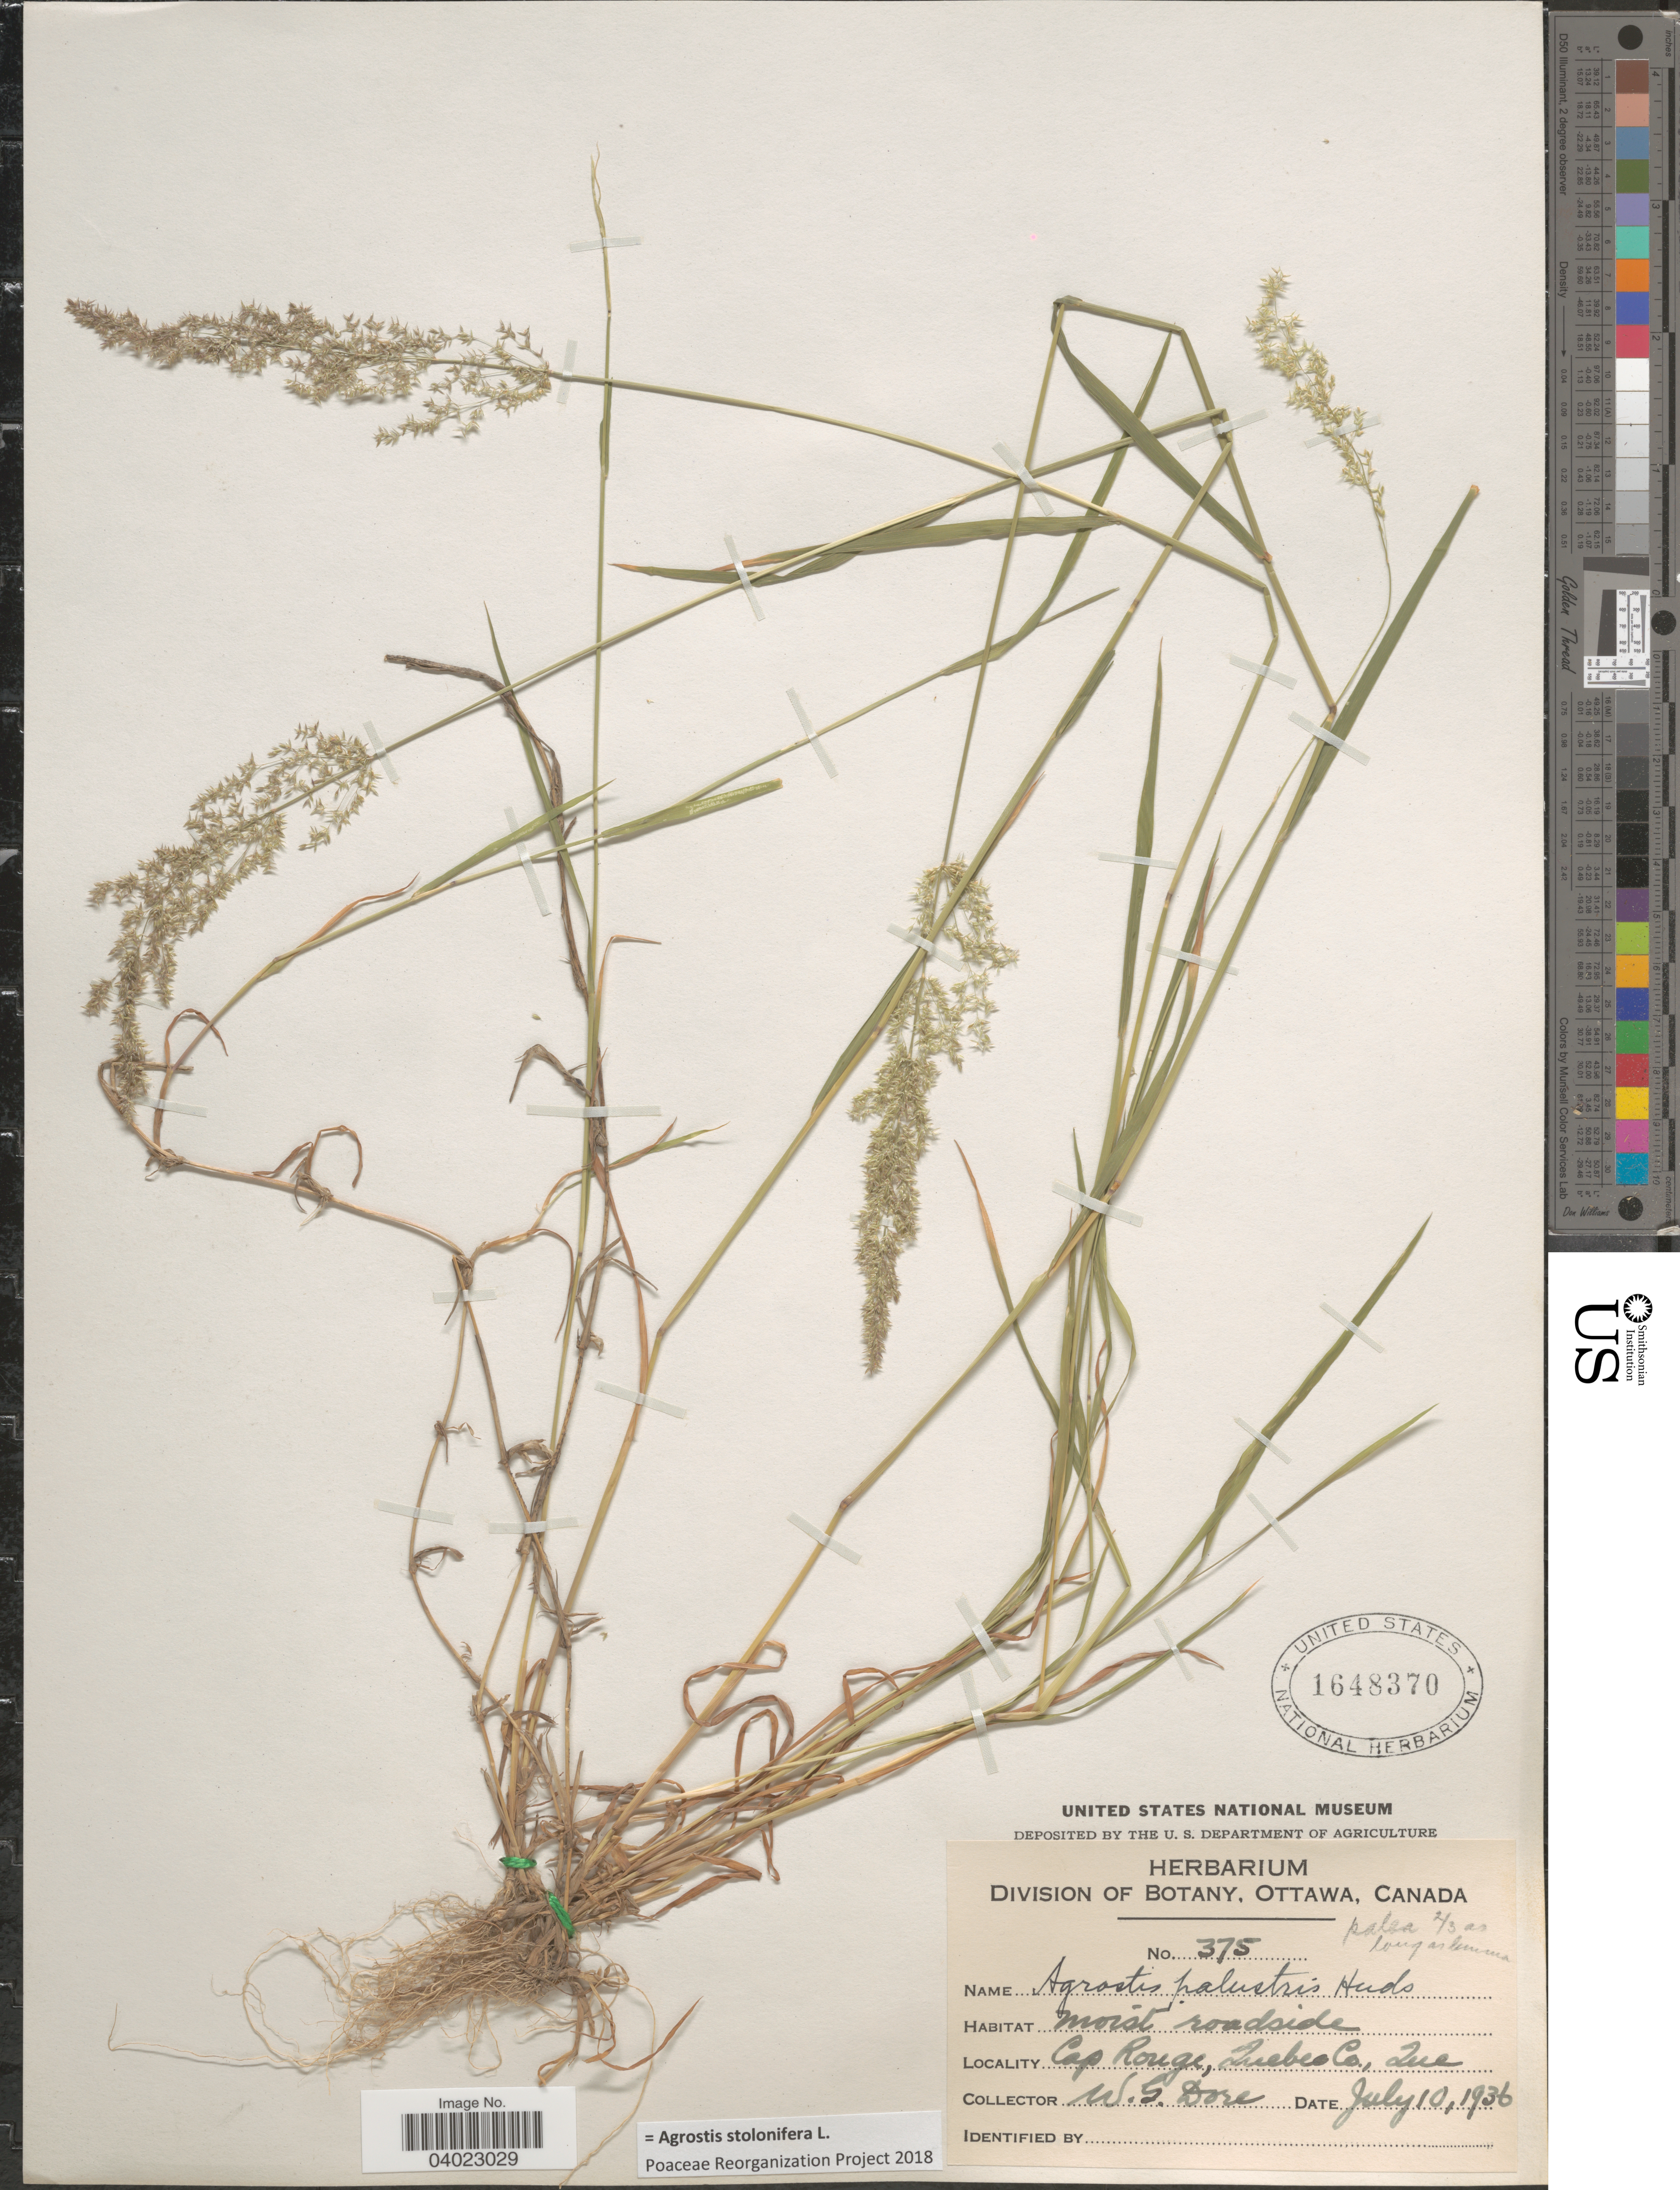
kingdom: Plantae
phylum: Tracheophyta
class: Liliopsida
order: Poales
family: Poaceae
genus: Agrostis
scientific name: Agrostis stolonifera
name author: L.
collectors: W. Dore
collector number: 375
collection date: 1936-07-10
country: Canada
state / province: Quebec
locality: Cap Rouge, Quebec Co.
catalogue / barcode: US 1648370